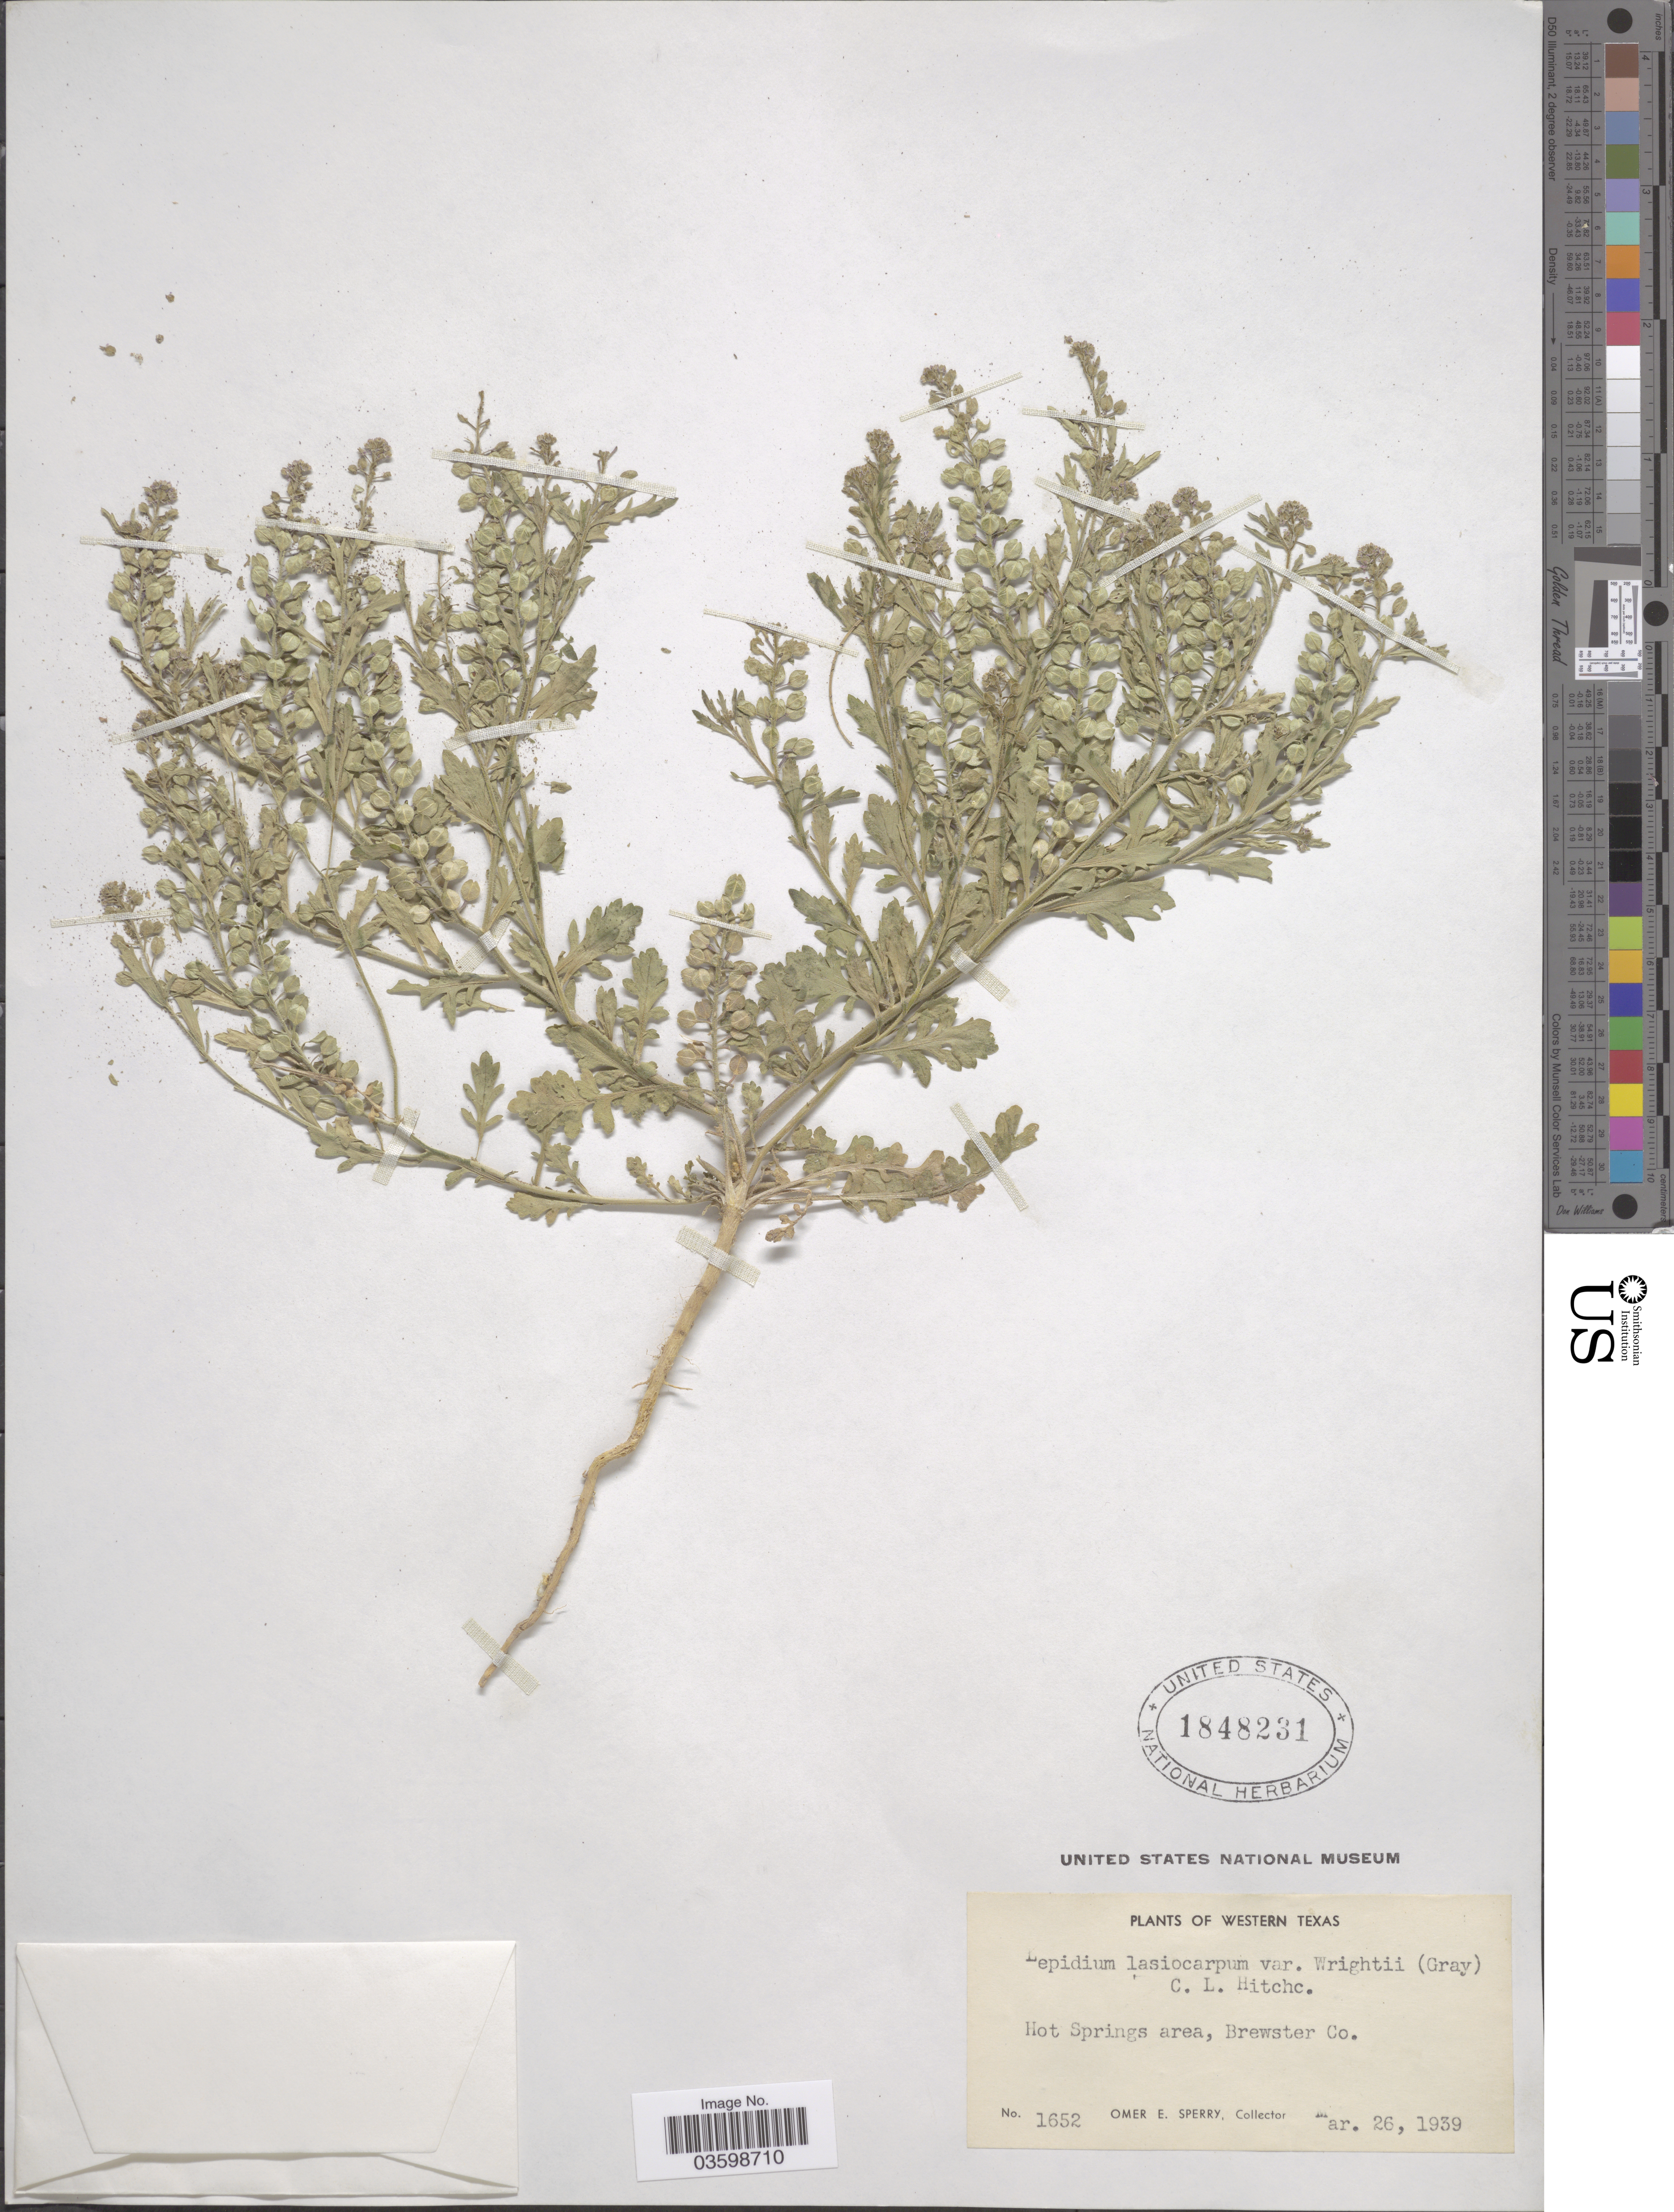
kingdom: Plantae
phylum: Tracheophyta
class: Magnoliopsida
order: Brassicales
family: Brassicaceae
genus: Lepidium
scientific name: Lepidium lasiocarpum var. wrightii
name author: (A. Gray) C.L. Hitchc.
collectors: O. E. Sperry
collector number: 1652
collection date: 1939-03-26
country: United States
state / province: Texas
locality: Western Texas. Hot Spring area, Brewster Co.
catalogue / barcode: US 1848231